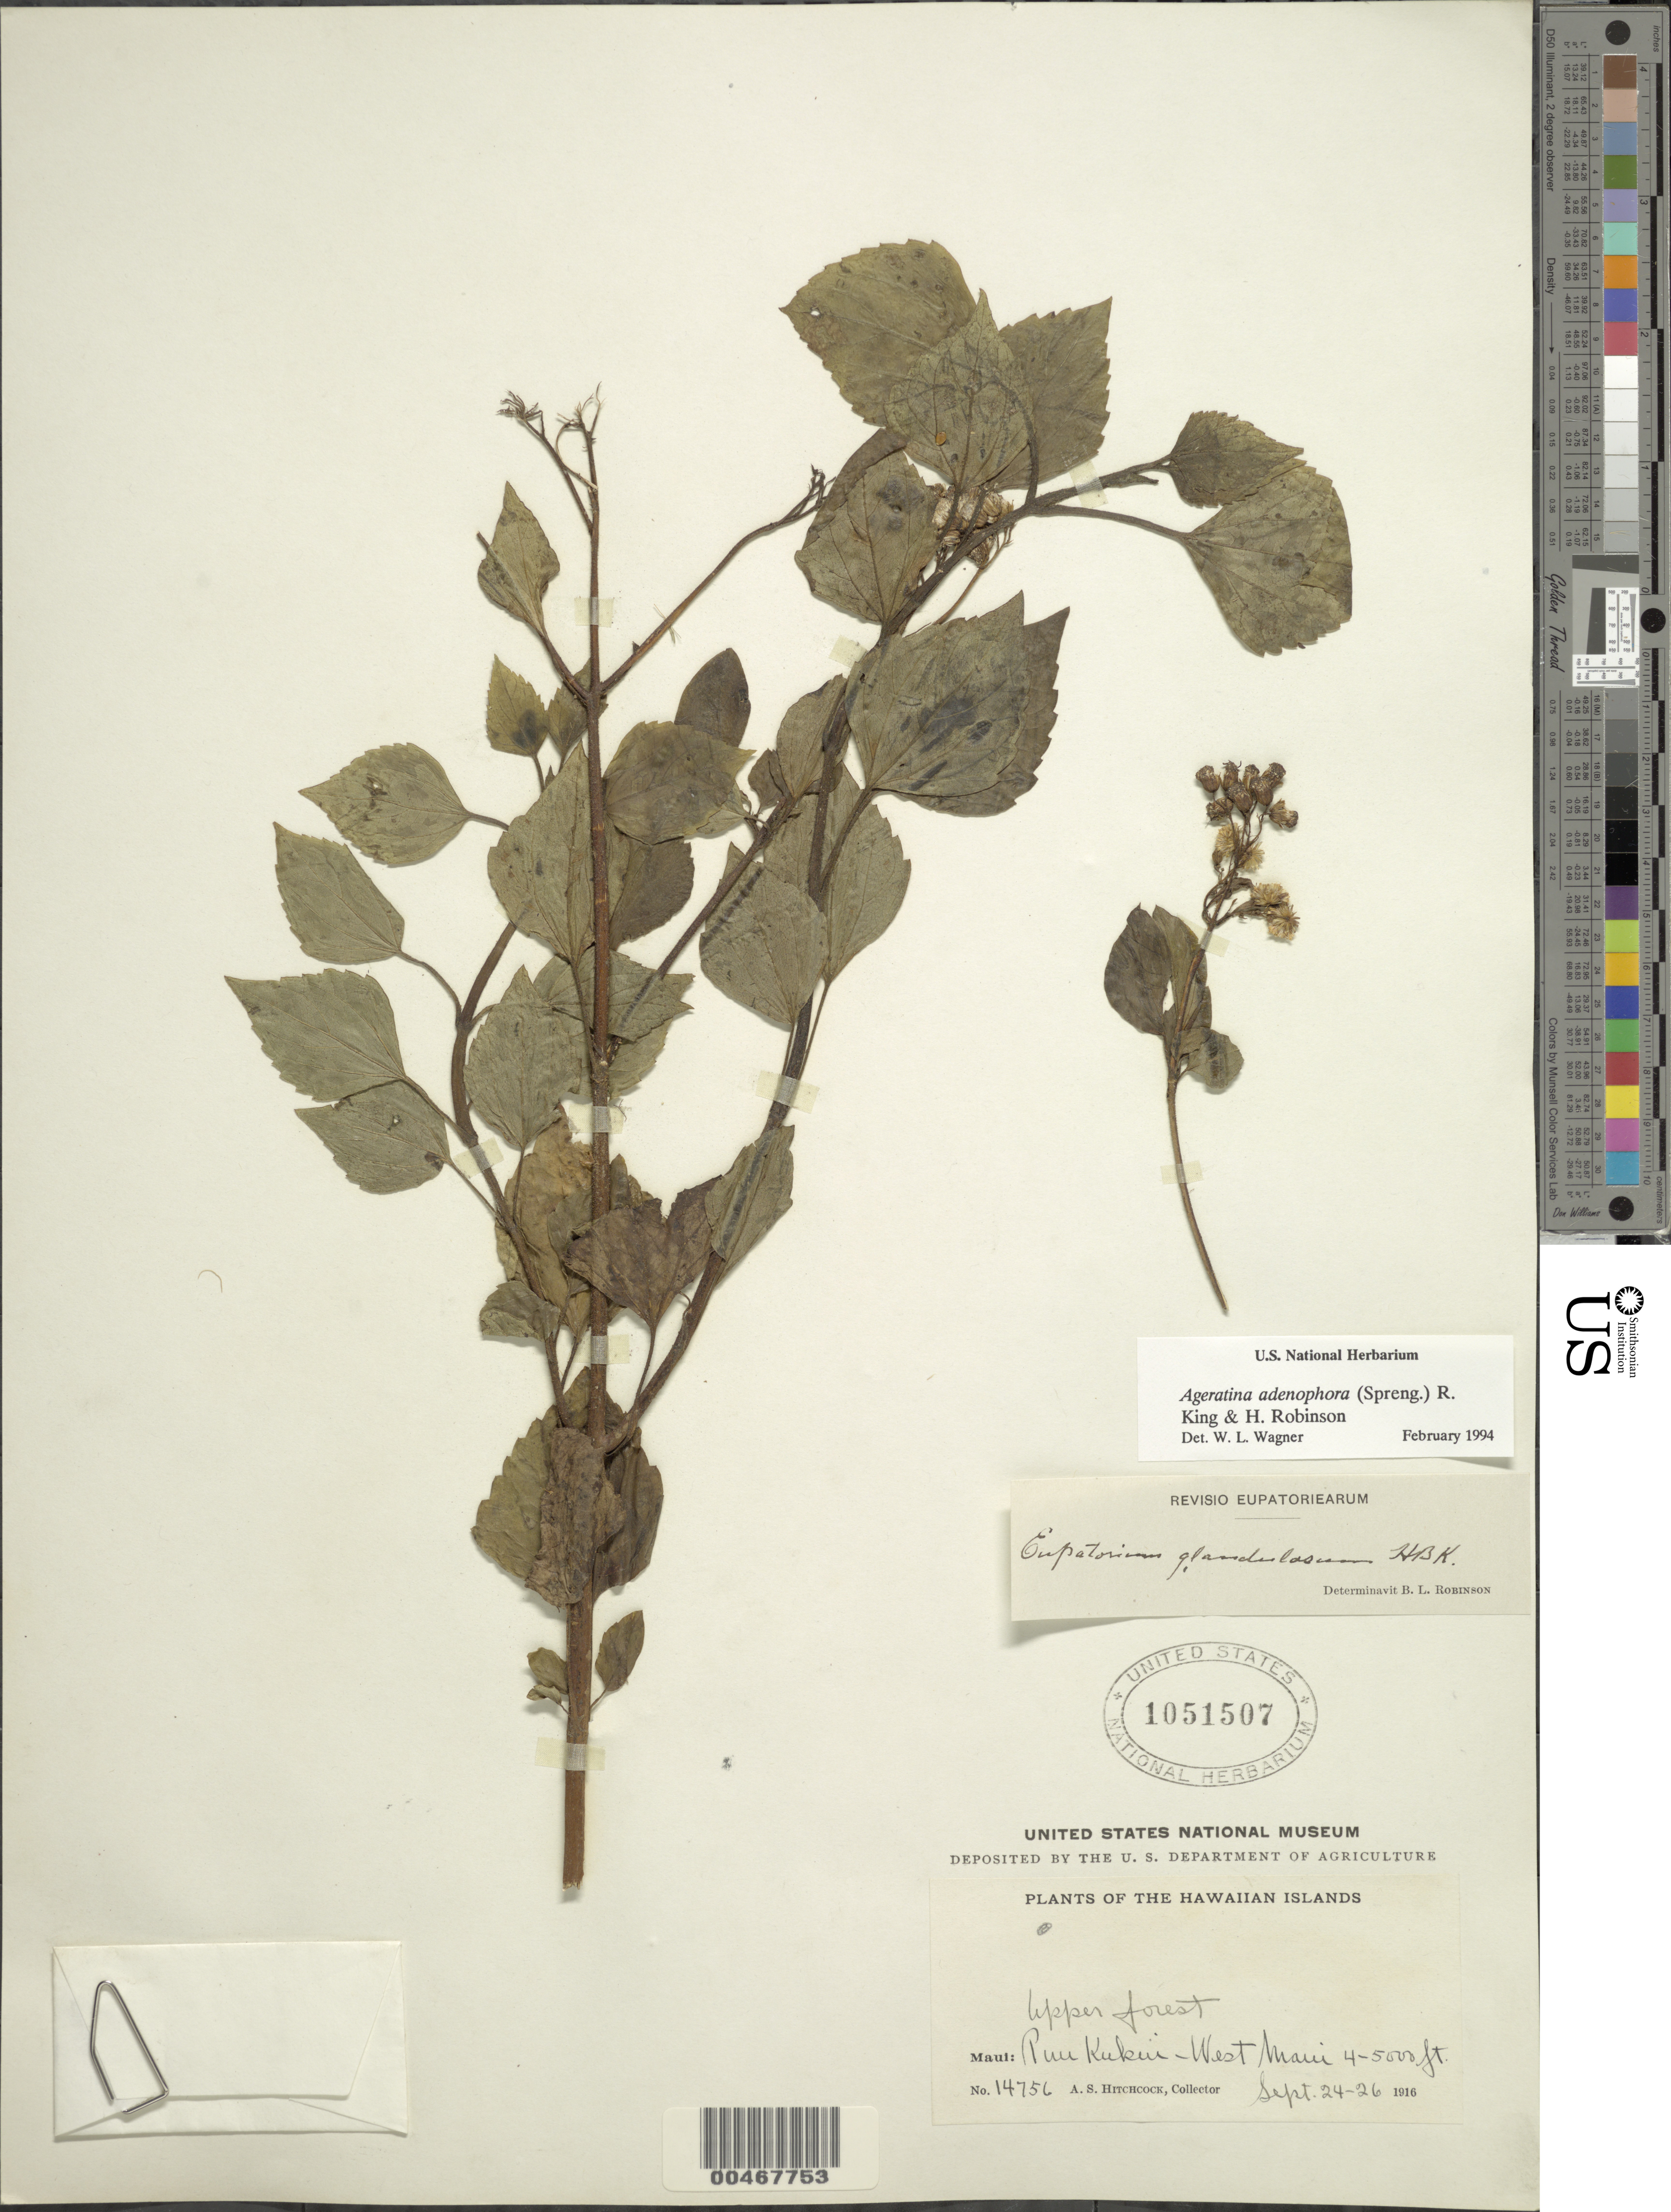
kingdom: Plantae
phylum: Tracheophyta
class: Magnoliopsida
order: Asterales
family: Asteraceae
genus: Ageratina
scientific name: Ageratina adenophora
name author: (Spreng.) R.M. King & H. Rob.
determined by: Robinson, B. L.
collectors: A. S. Hitchcock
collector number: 14756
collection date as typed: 24 Sep 1916 to 26 Sep 1916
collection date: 1916-09-24/1916-09-26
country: United States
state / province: Hawaii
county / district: Maui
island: Maui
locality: Puu Kukui, West Maui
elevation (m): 1219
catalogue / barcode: US 1051507